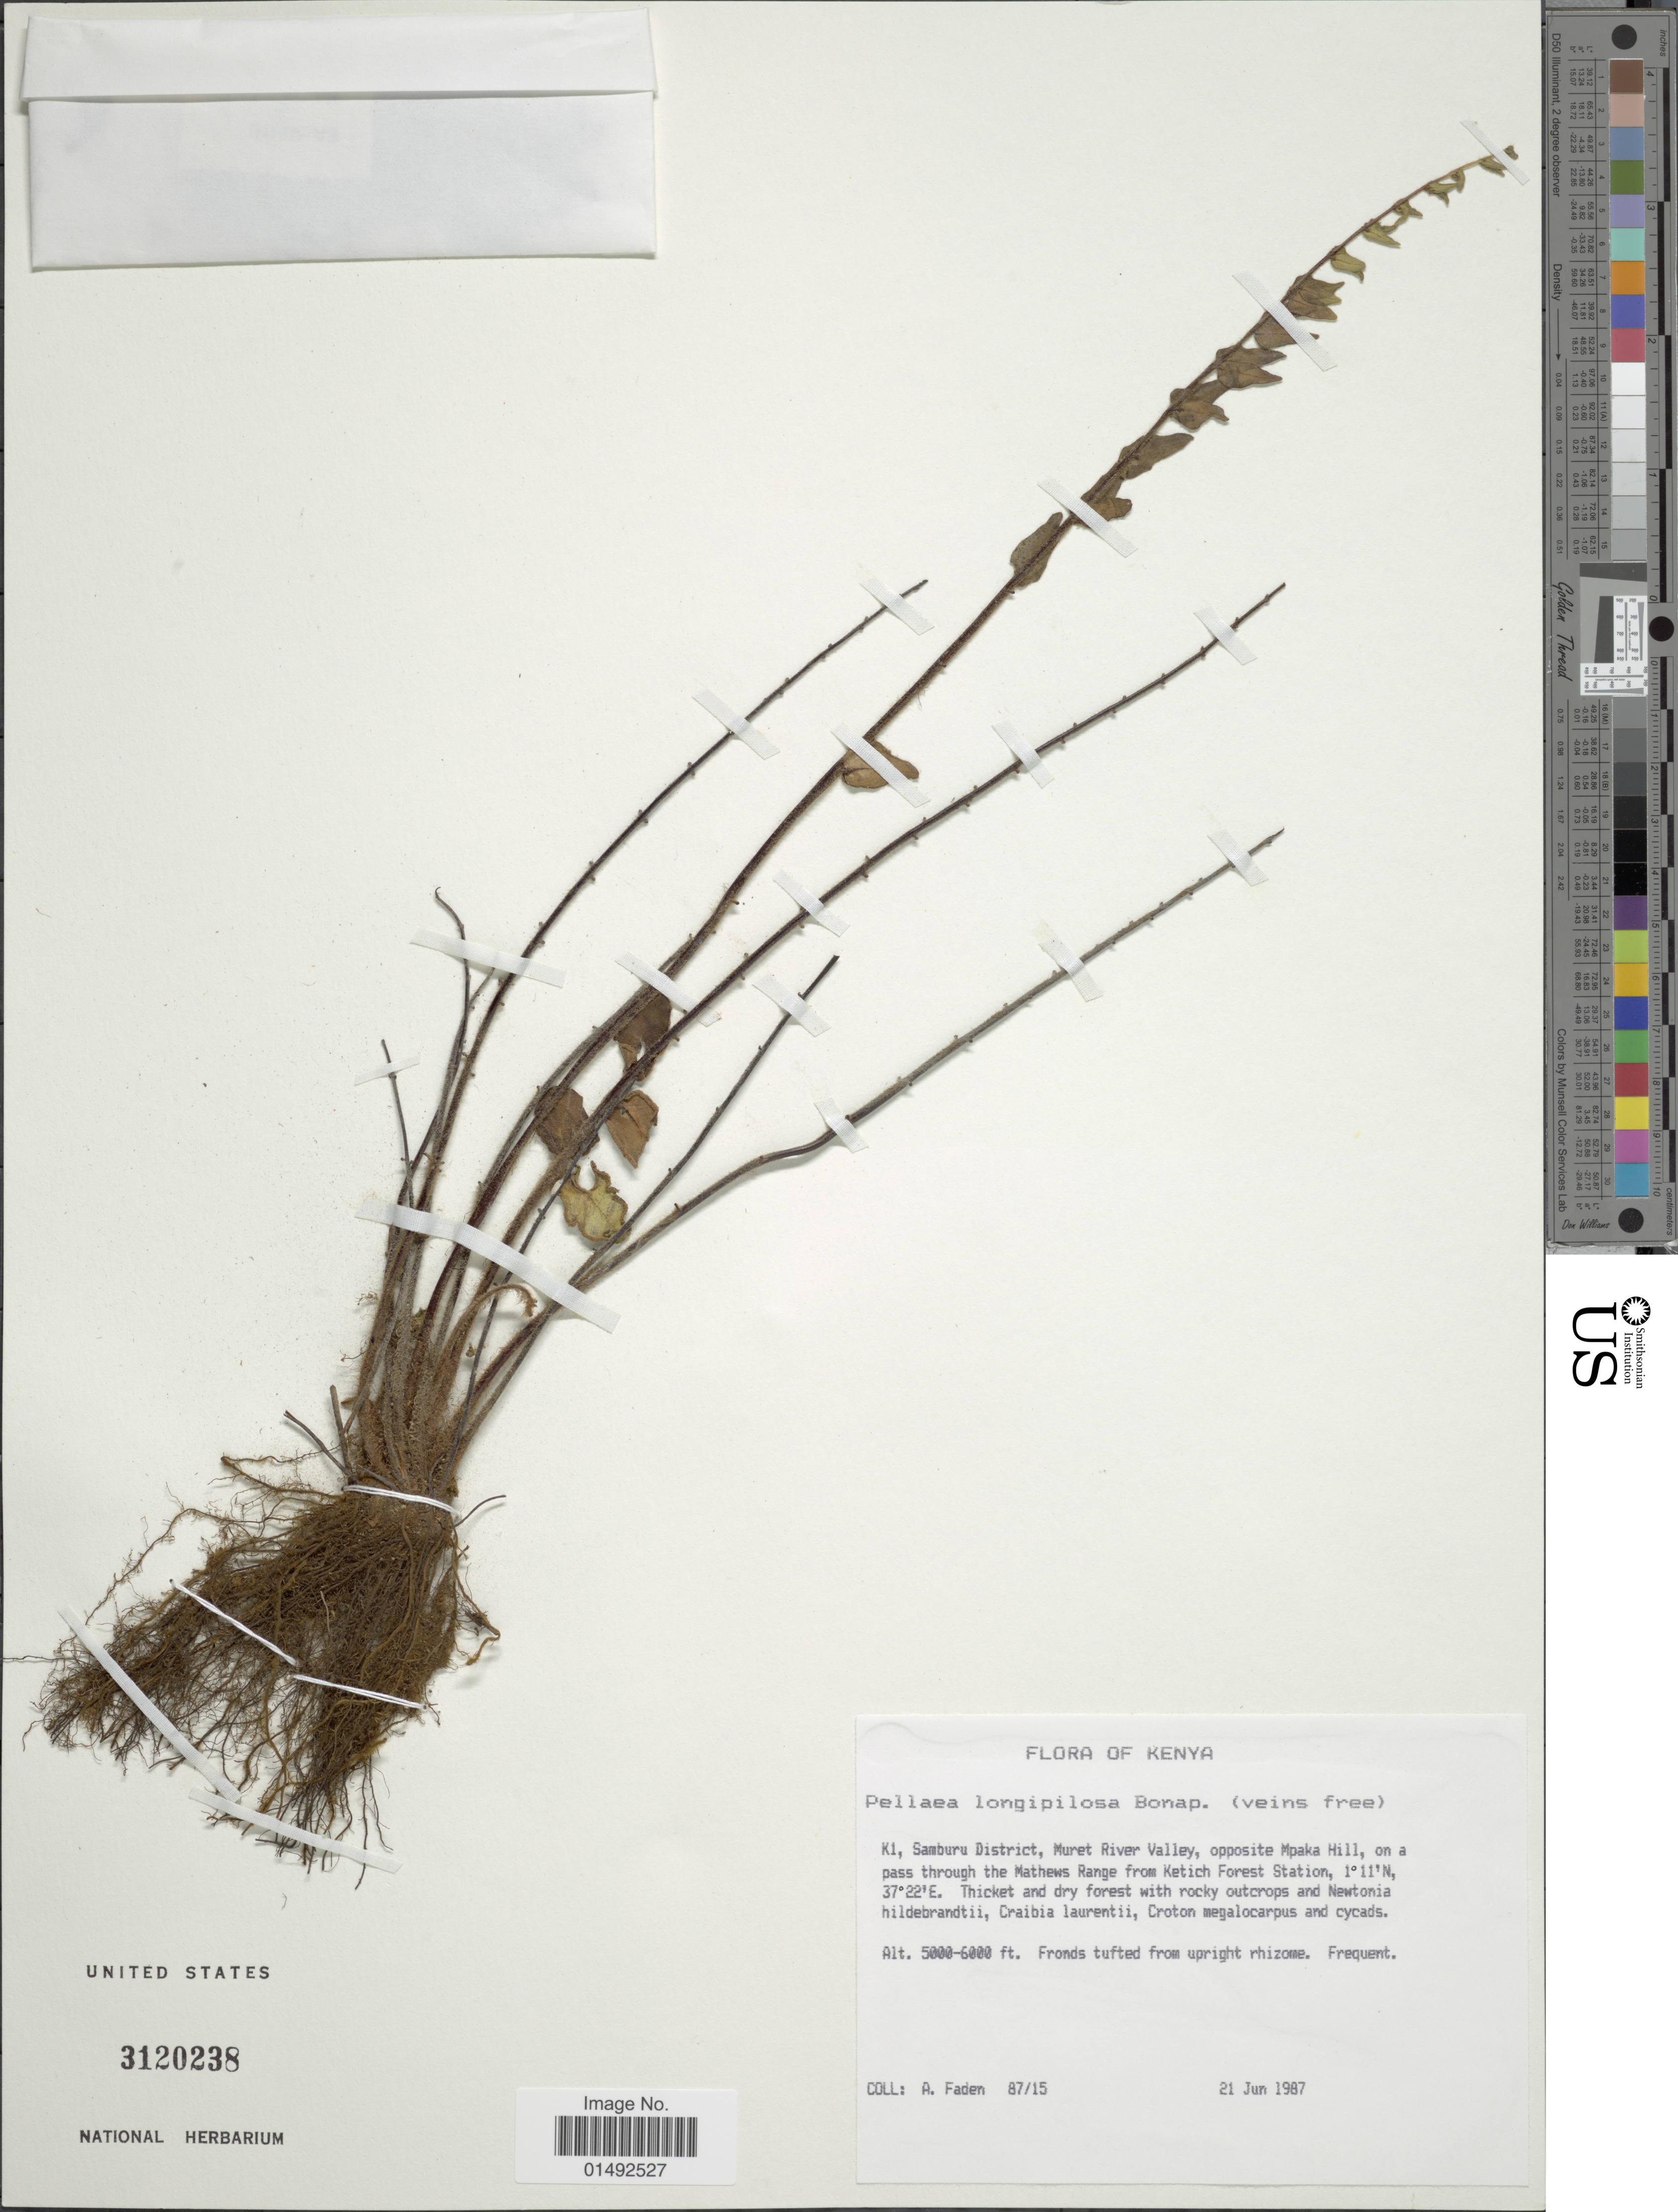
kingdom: Plantae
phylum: Tracheophyta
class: Polypodiopsida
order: Polypodiales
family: Pteridaceae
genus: Pellaea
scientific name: Pellaea longipilosa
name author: Bonap.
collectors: A. J. Faden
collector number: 87/15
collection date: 1987-06-21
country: Kenya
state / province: Samburu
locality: Ki, Sambura District, Muret River valley, opposite Mpaka Hill, on a pass through the Mathews Range from Ketich Forest Station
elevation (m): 1524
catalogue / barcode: US 3120238